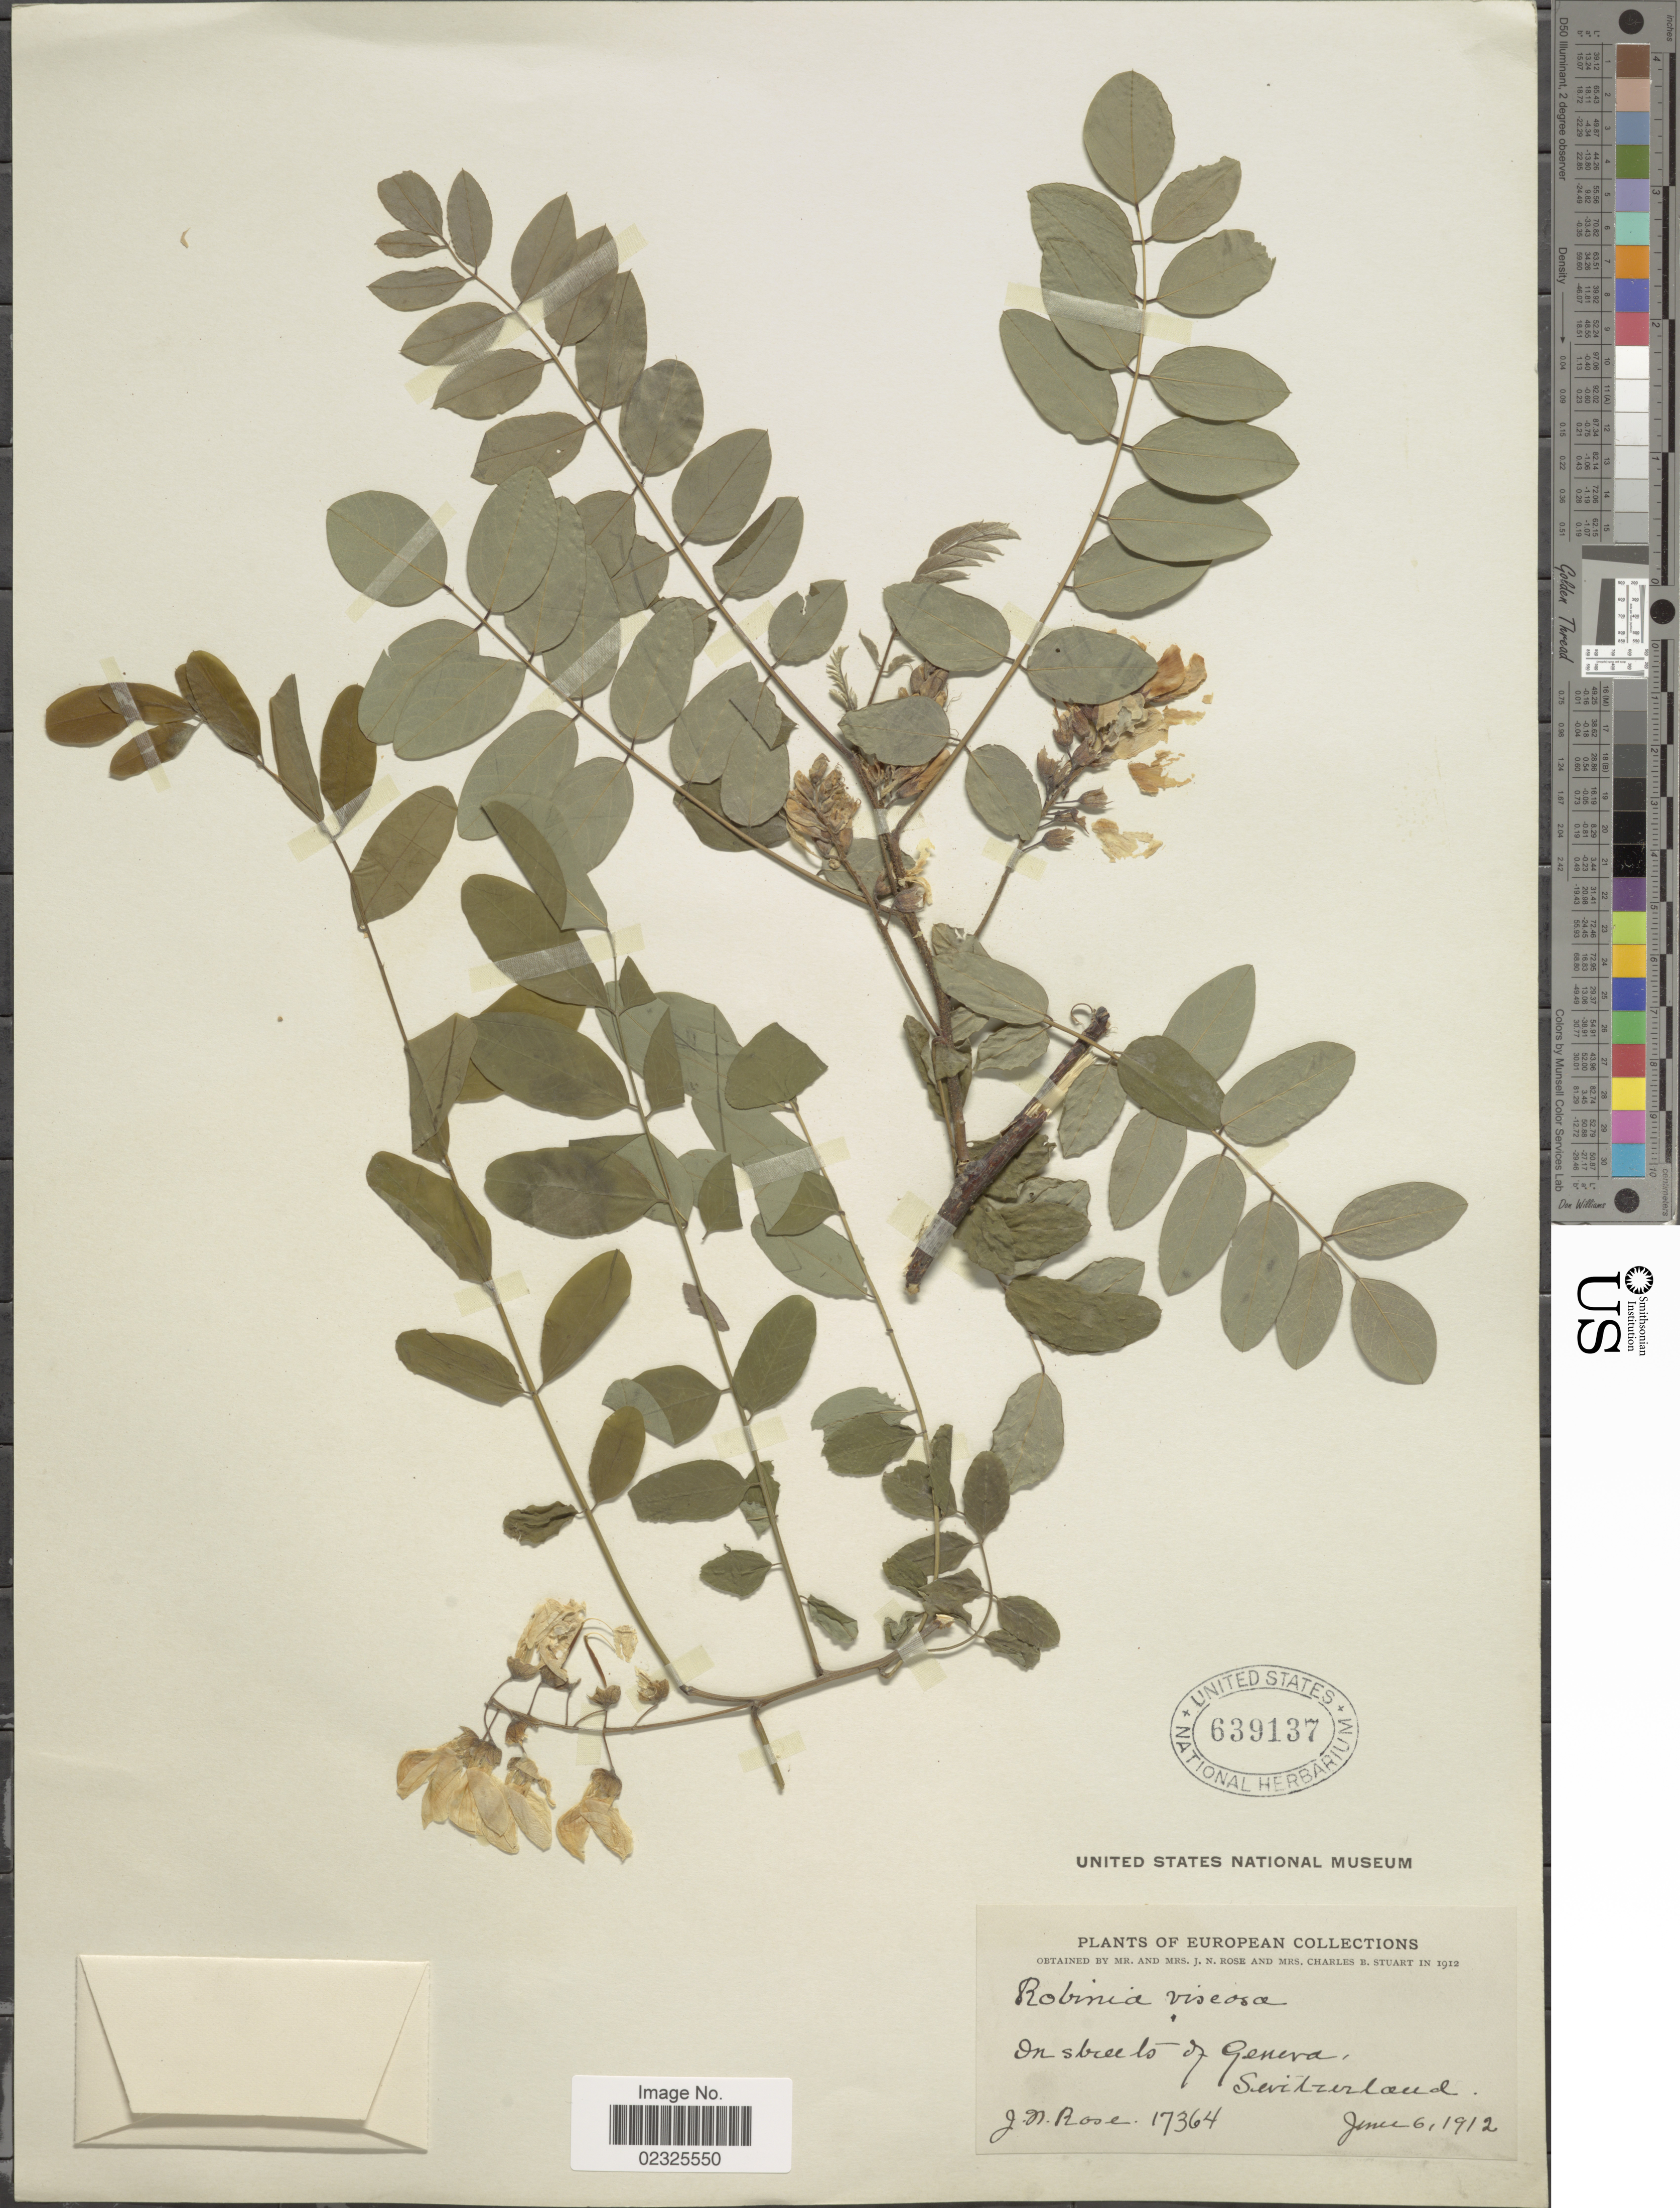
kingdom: Plantae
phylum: Tracheophyta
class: Magnoliopsida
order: Fabales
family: Fabaceae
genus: Robinia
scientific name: Robinia viscosa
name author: Vent.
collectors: J. N. Rose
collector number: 17364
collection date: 1912-05-06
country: Switzerland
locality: European, on streets of Geneva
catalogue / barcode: US 639137